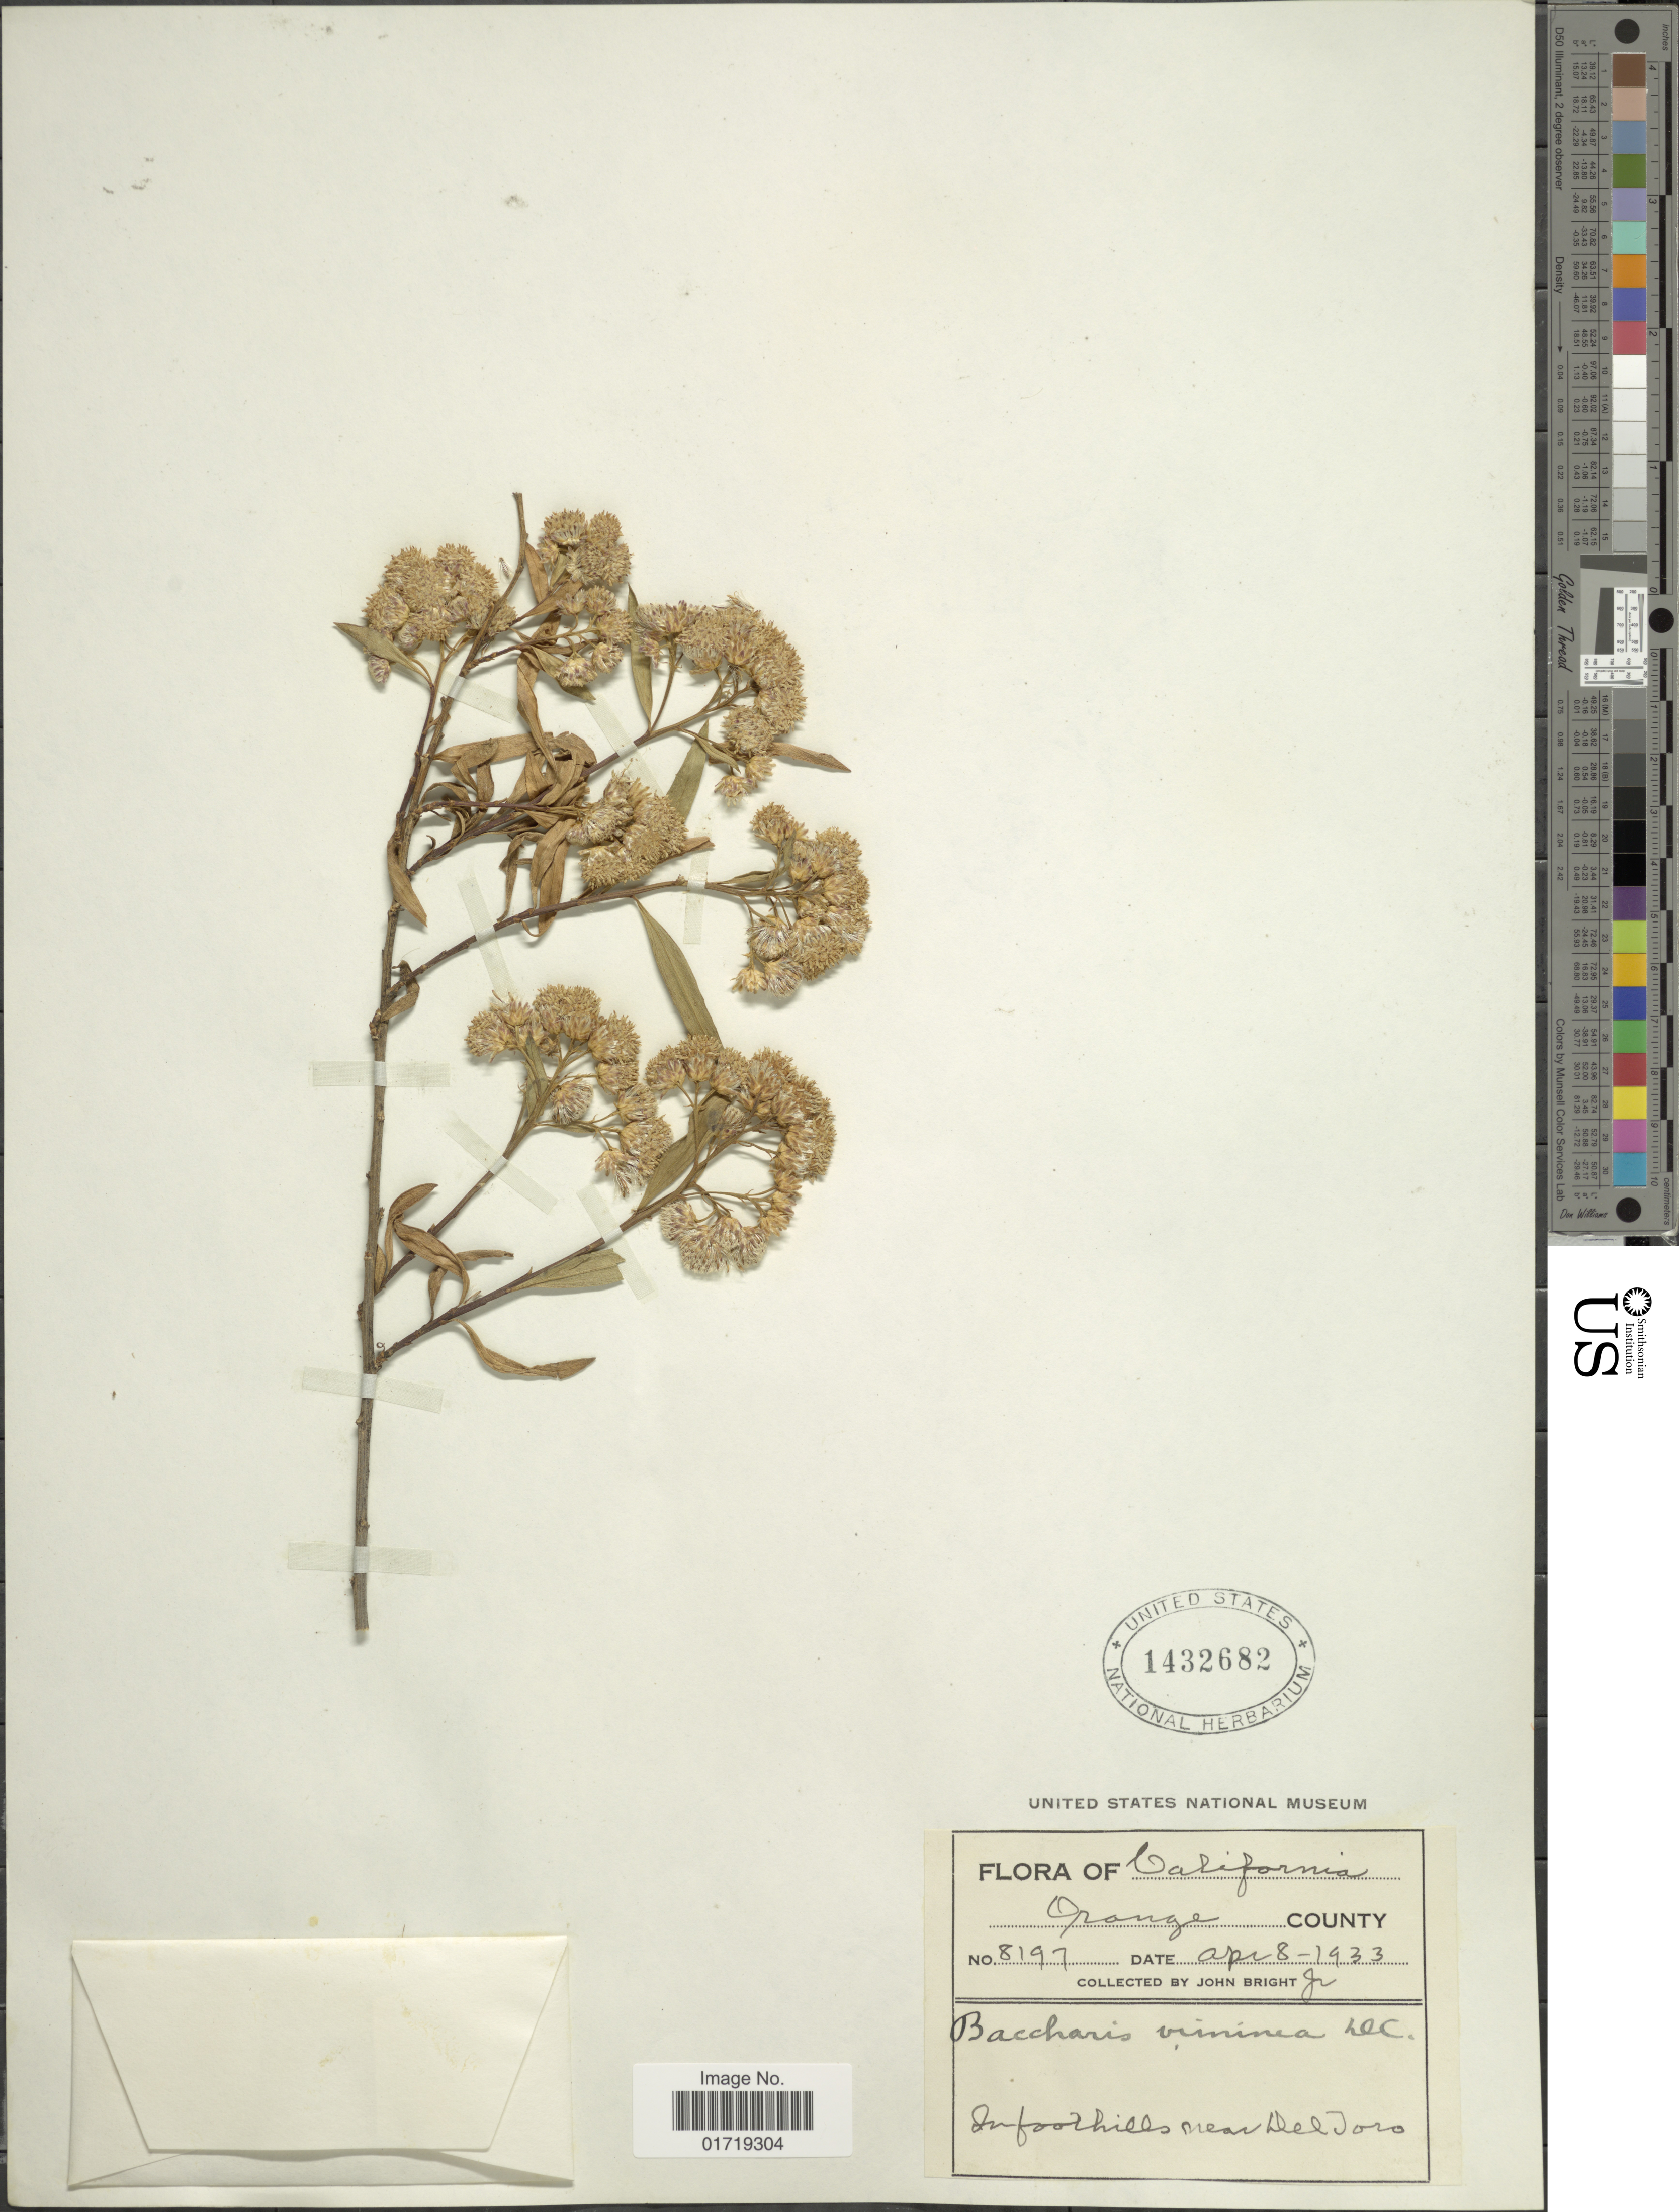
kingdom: Plantae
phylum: Tracheophyta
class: Magnoliopsida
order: Asterales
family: Asteraceae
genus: Baccharis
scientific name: Baccharis viminea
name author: DC.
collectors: J. Bright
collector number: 8197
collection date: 1933-04-08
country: United States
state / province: California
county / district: Orange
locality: Orange County, On foothills near Del Toro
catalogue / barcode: US 1432682